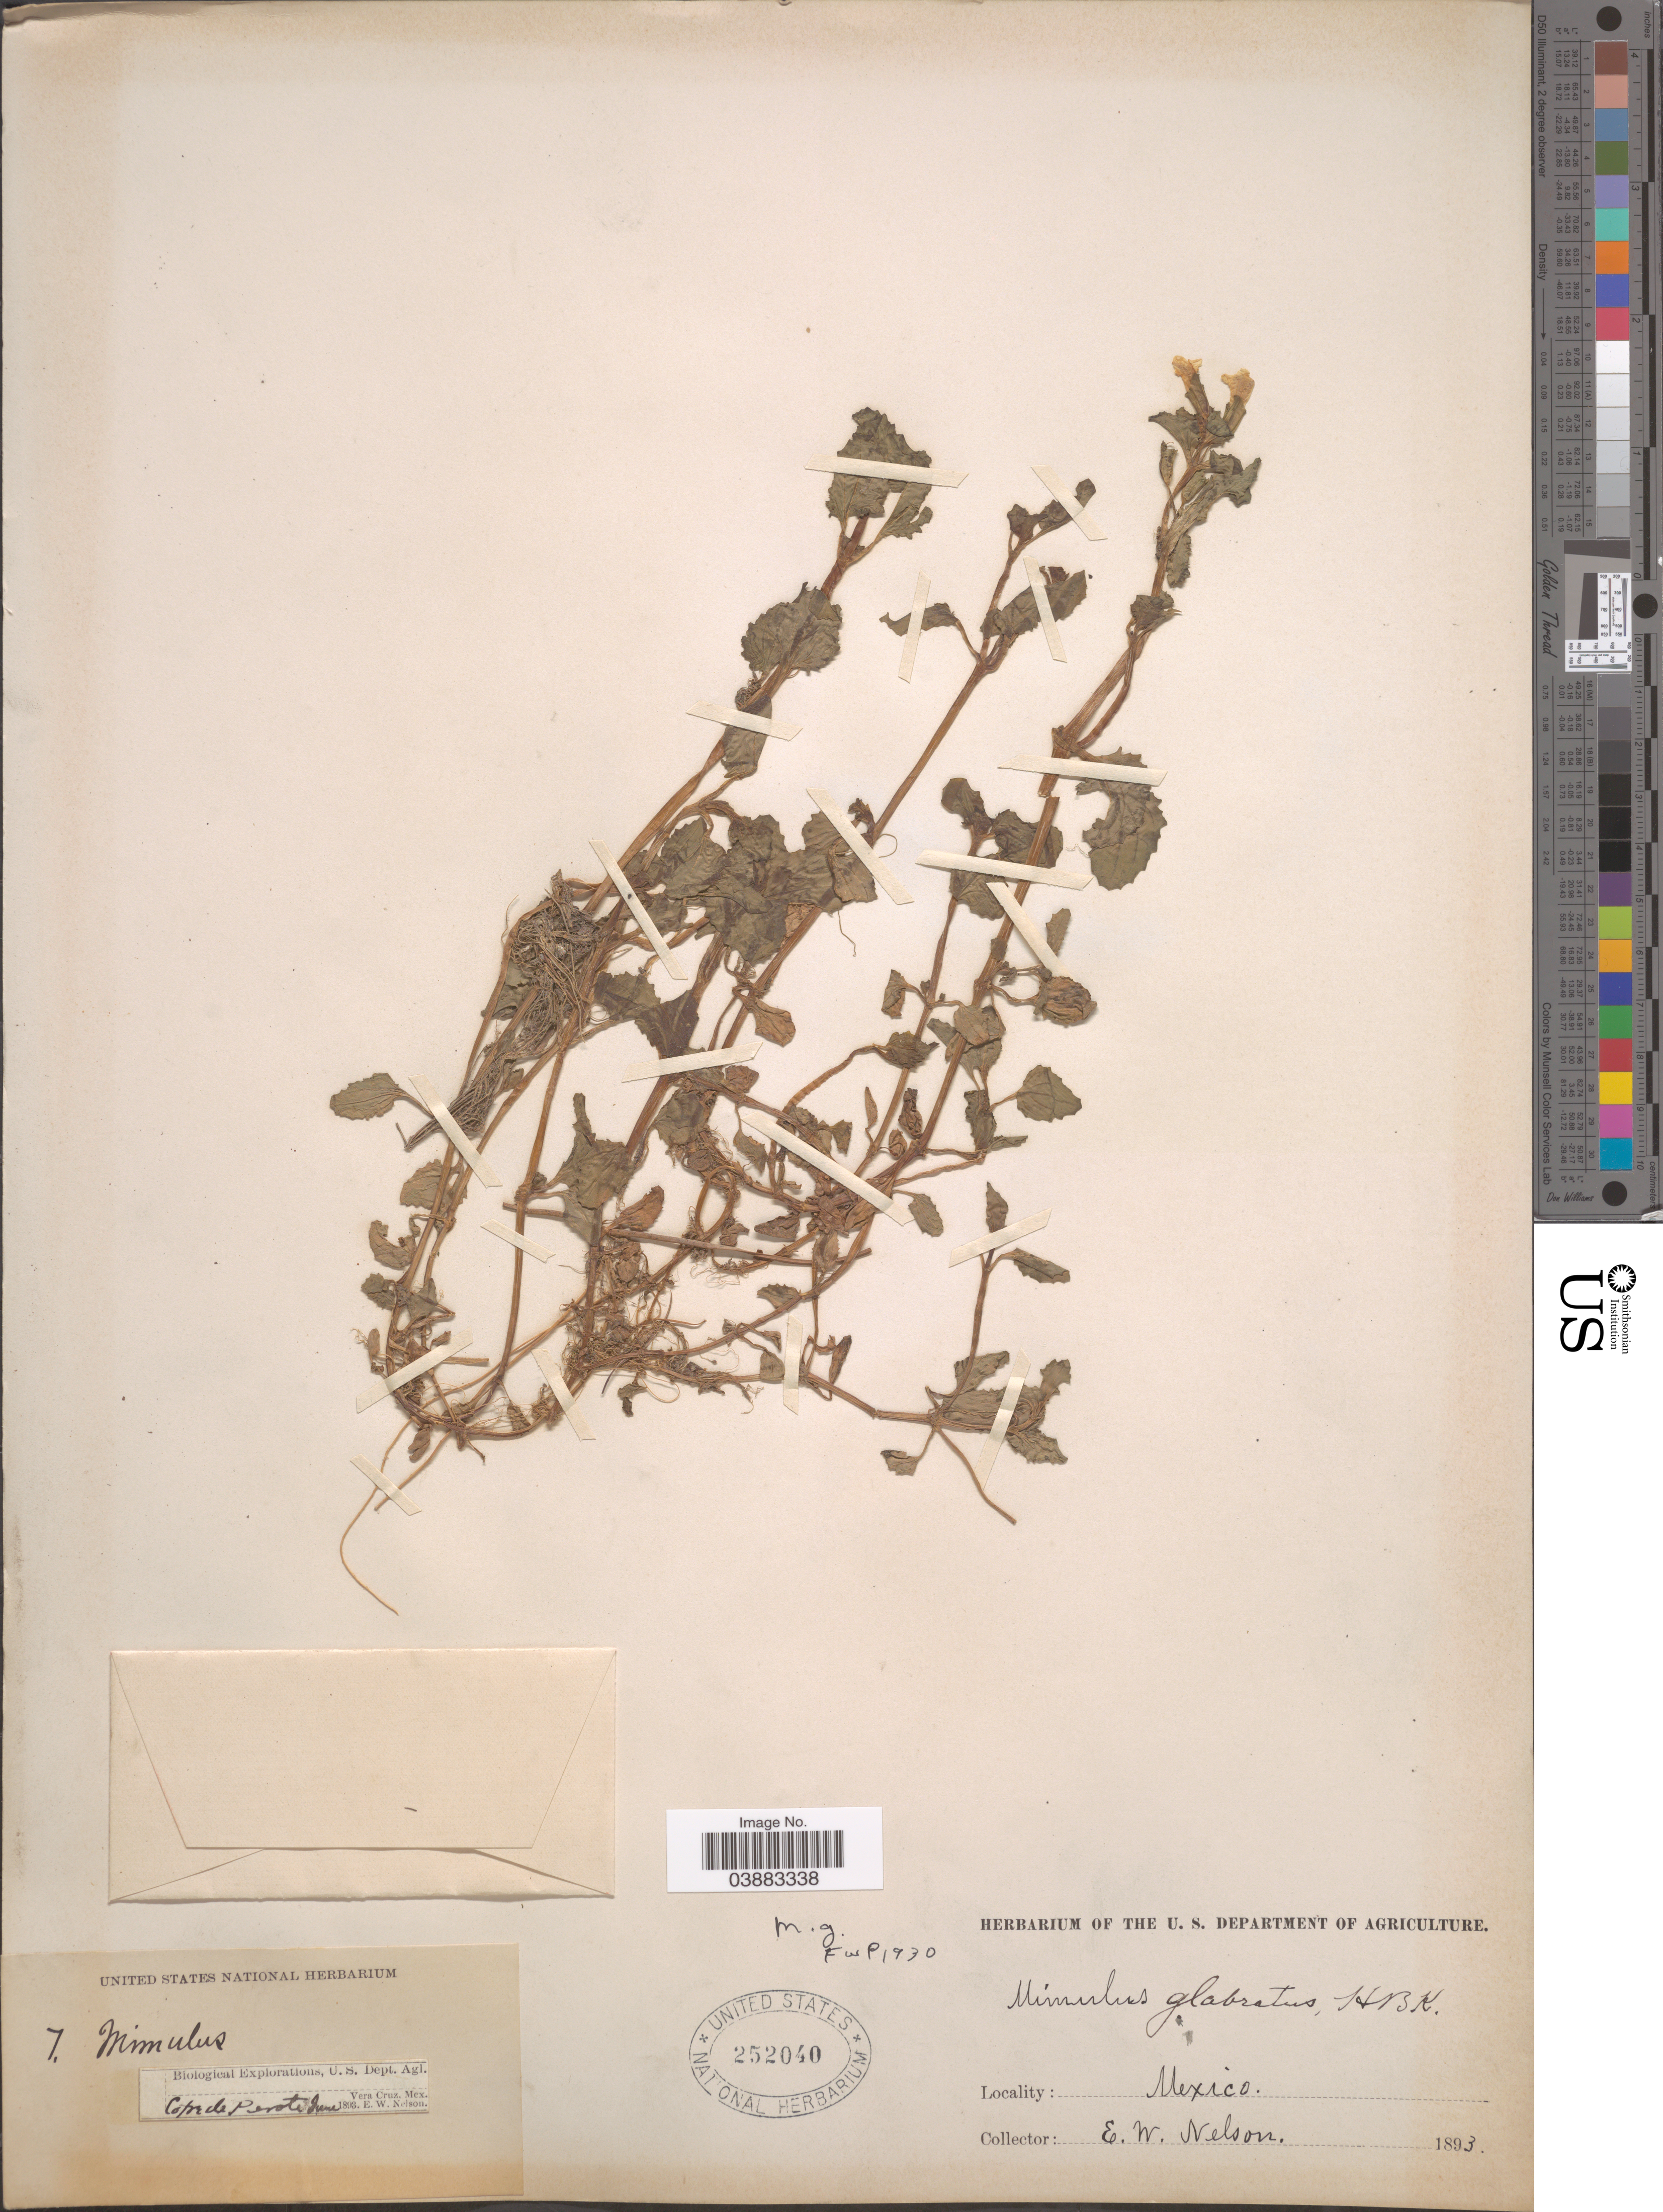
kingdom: Plantae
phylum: Tracheophyta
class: Magnoliopsida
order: Lamiales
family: Phrymaceae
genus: Mimulus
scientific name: Mimulus glabratus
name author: Kunth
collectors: E. W. Nelson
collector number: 7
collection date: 1893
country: Mexico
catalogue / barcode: US 252040